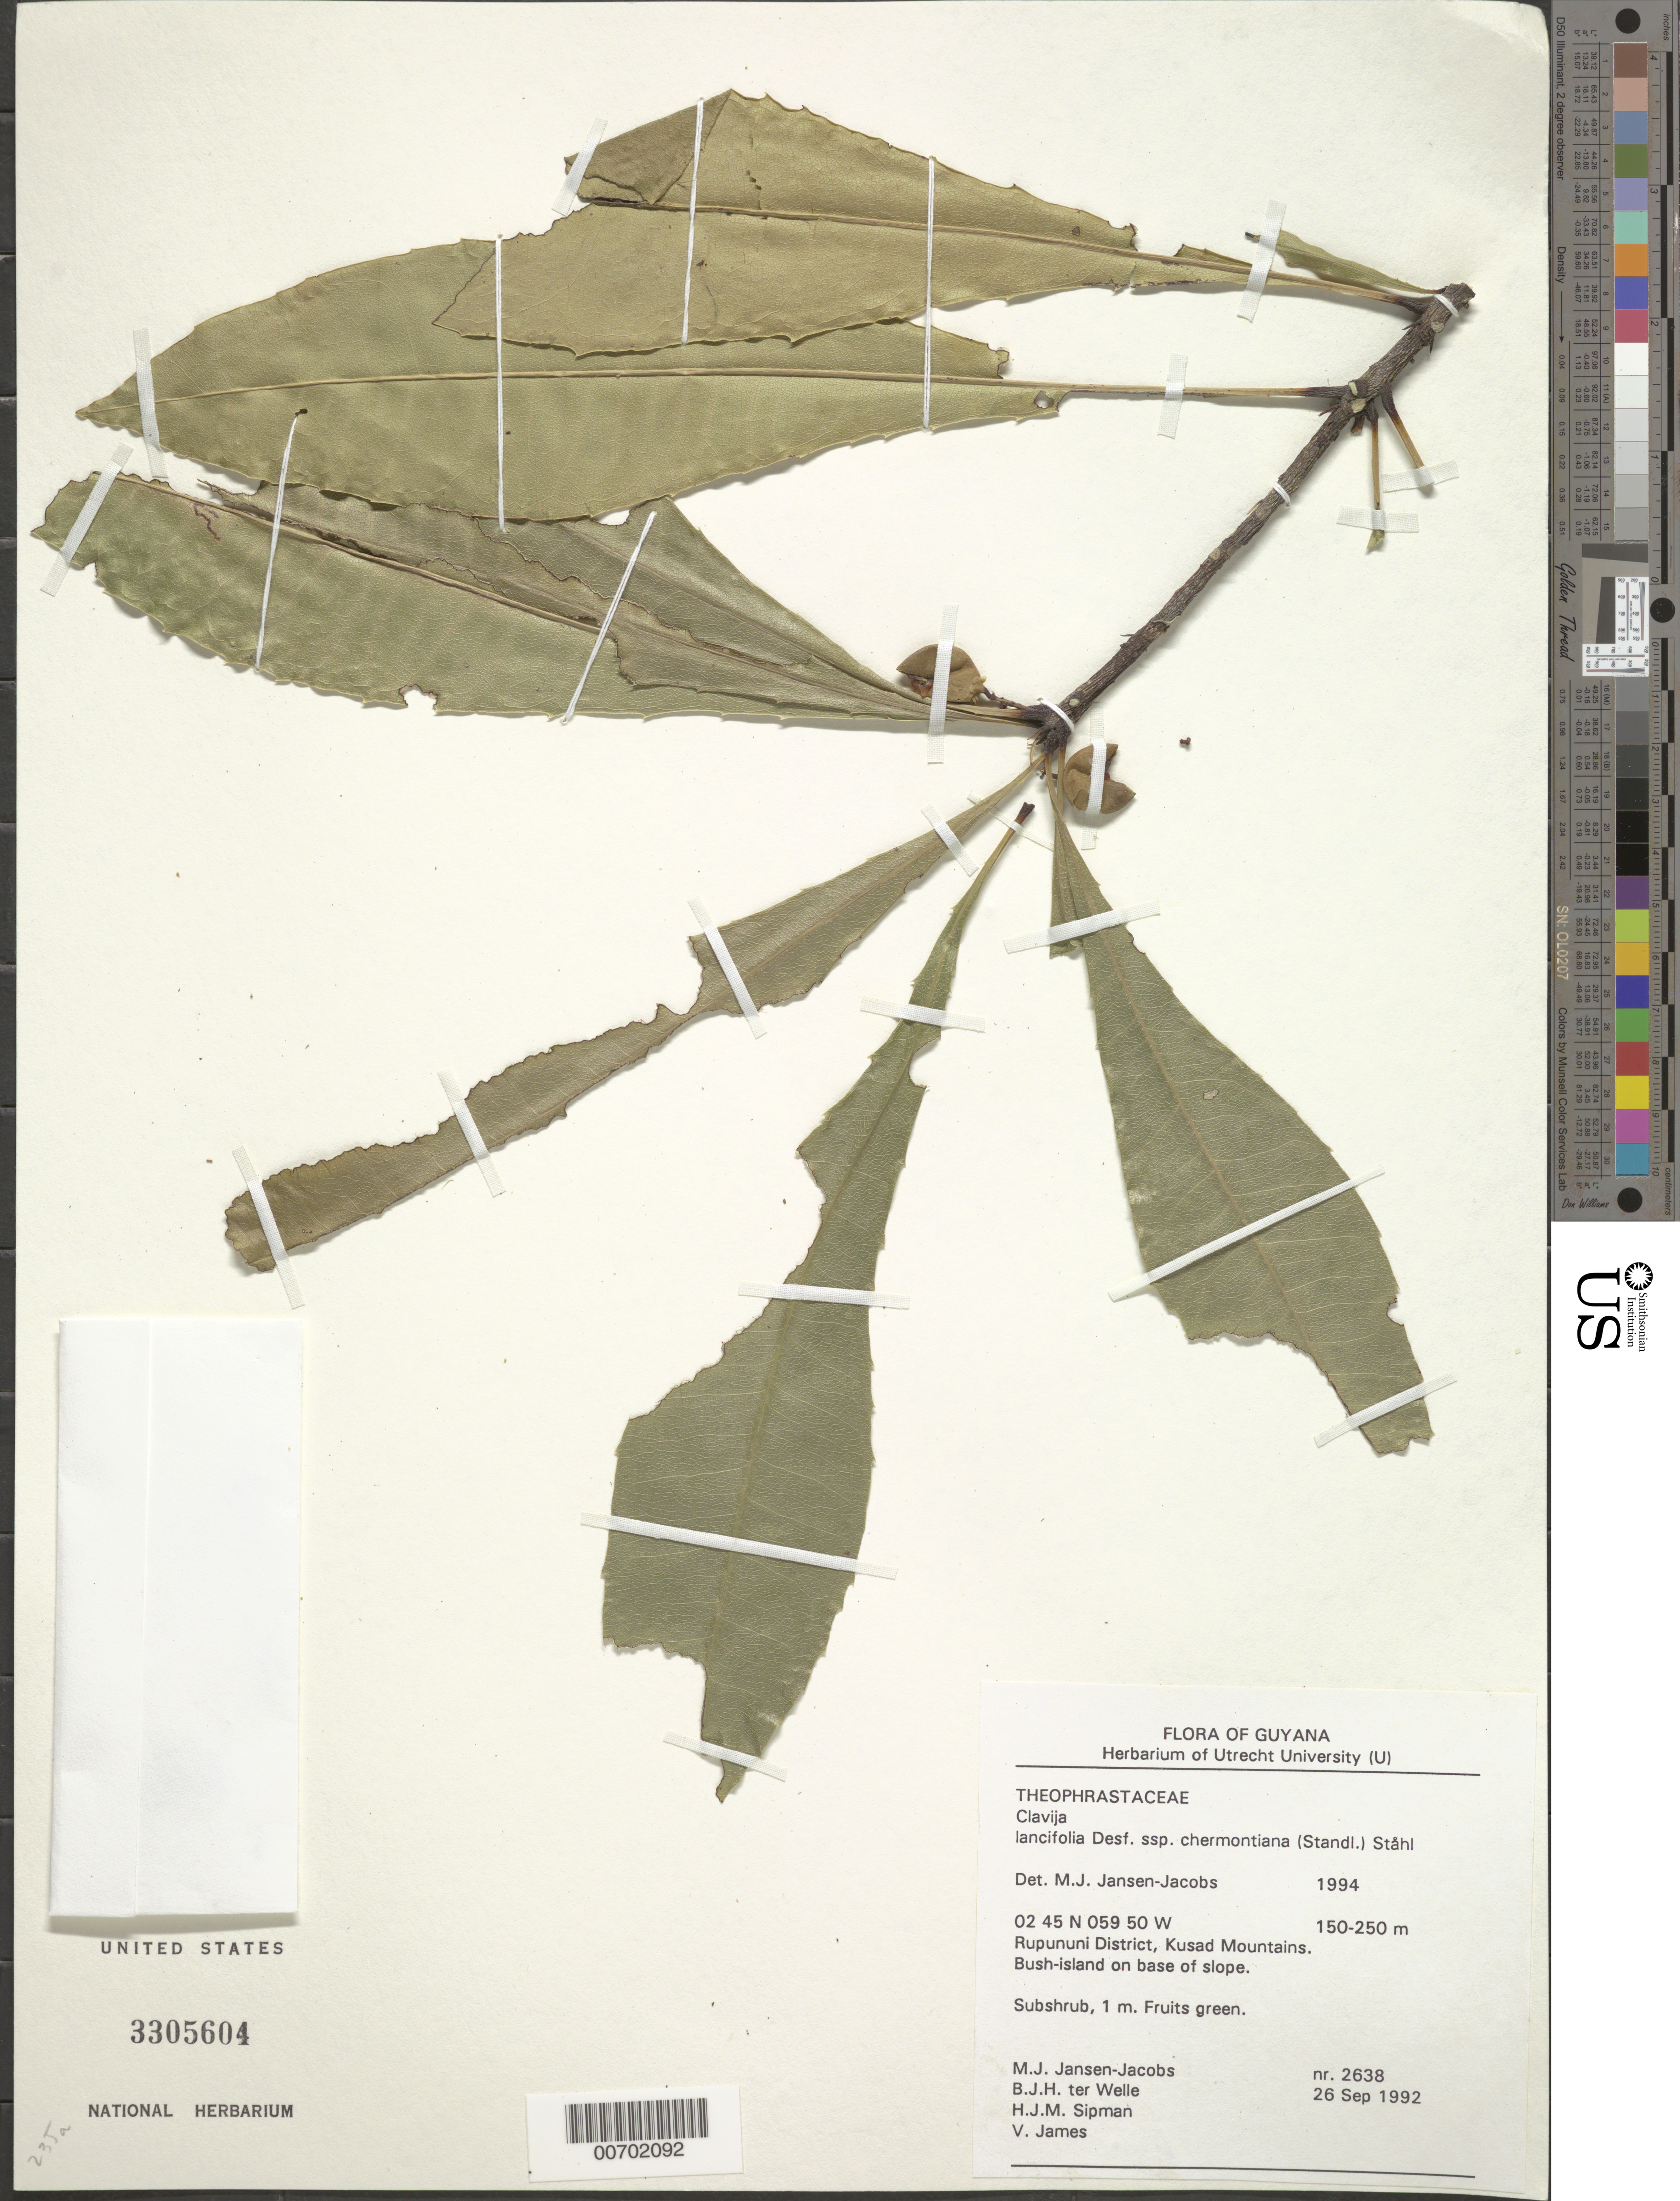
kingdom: Plantae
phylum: Tracheophyta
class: Magnoliopsida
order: Ericales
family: Primulaceae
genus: Clavija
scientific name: Clavija lancifolia subsp. chermontiana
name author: (Standl.) B. Ståhl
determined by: Jansen-Jacobs, M. J., (U), Nationaal Herbarium Nederland, Utrecht University branch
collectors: M. J. Jansen-Jacobs, B. Welle, H. J. M. Sipman & V. James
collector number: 2638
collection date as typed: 26-Sep-92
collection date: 1992-09-26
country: Guyana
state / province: U. Takutu-U. Essequibo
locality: Kusad Mountains, Rupununi District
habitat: Bush-island on base of slope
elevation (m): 150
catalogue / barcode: US 3305604